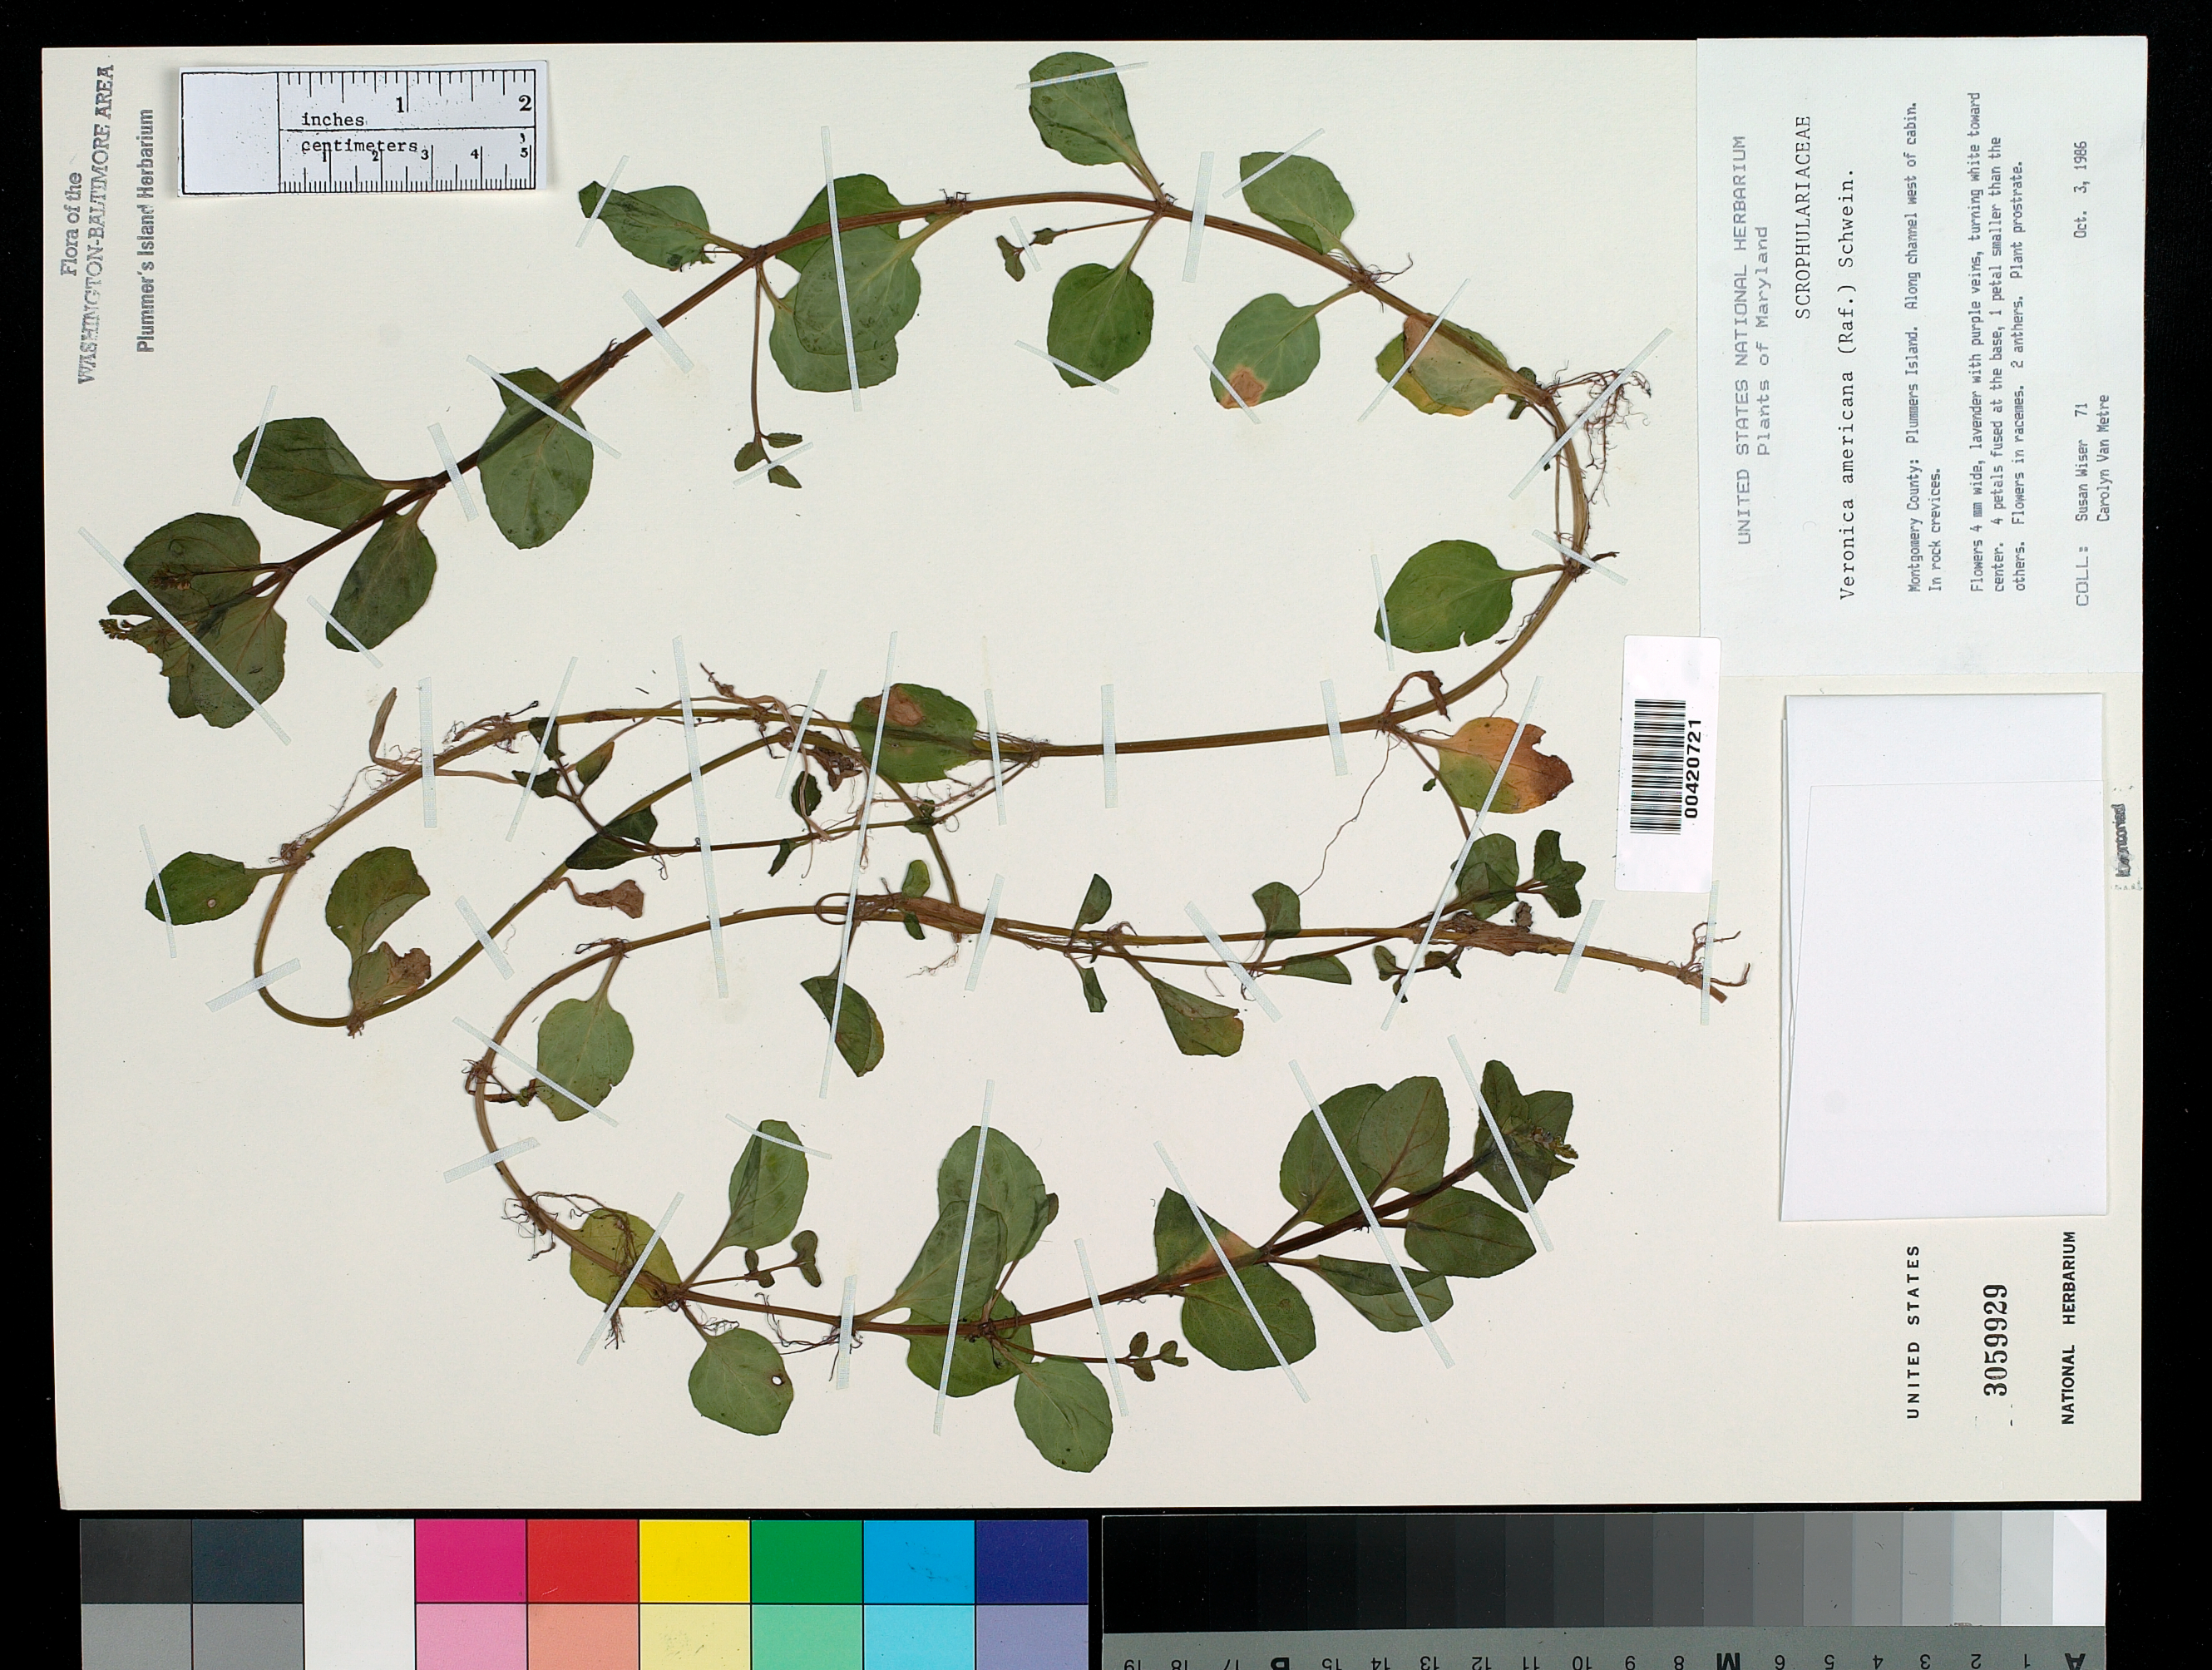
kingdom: Plantae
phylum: Tracheophyta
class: Magnoliopsida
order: Lamiales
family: Plantaginaceae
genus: Veronica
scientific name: Veronica americana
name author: Schwein. ex Benth.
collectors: S. Wiser & C. Van metre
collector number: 71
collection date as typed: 03 Oct 1986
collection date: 1986-10-03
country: United States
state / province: Maryland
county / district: Montgomery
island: Plummers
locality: Plummer's Island; along Channel west of Cabin. C. & O. Canal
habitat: In rock crevices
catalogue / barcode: US 3059929